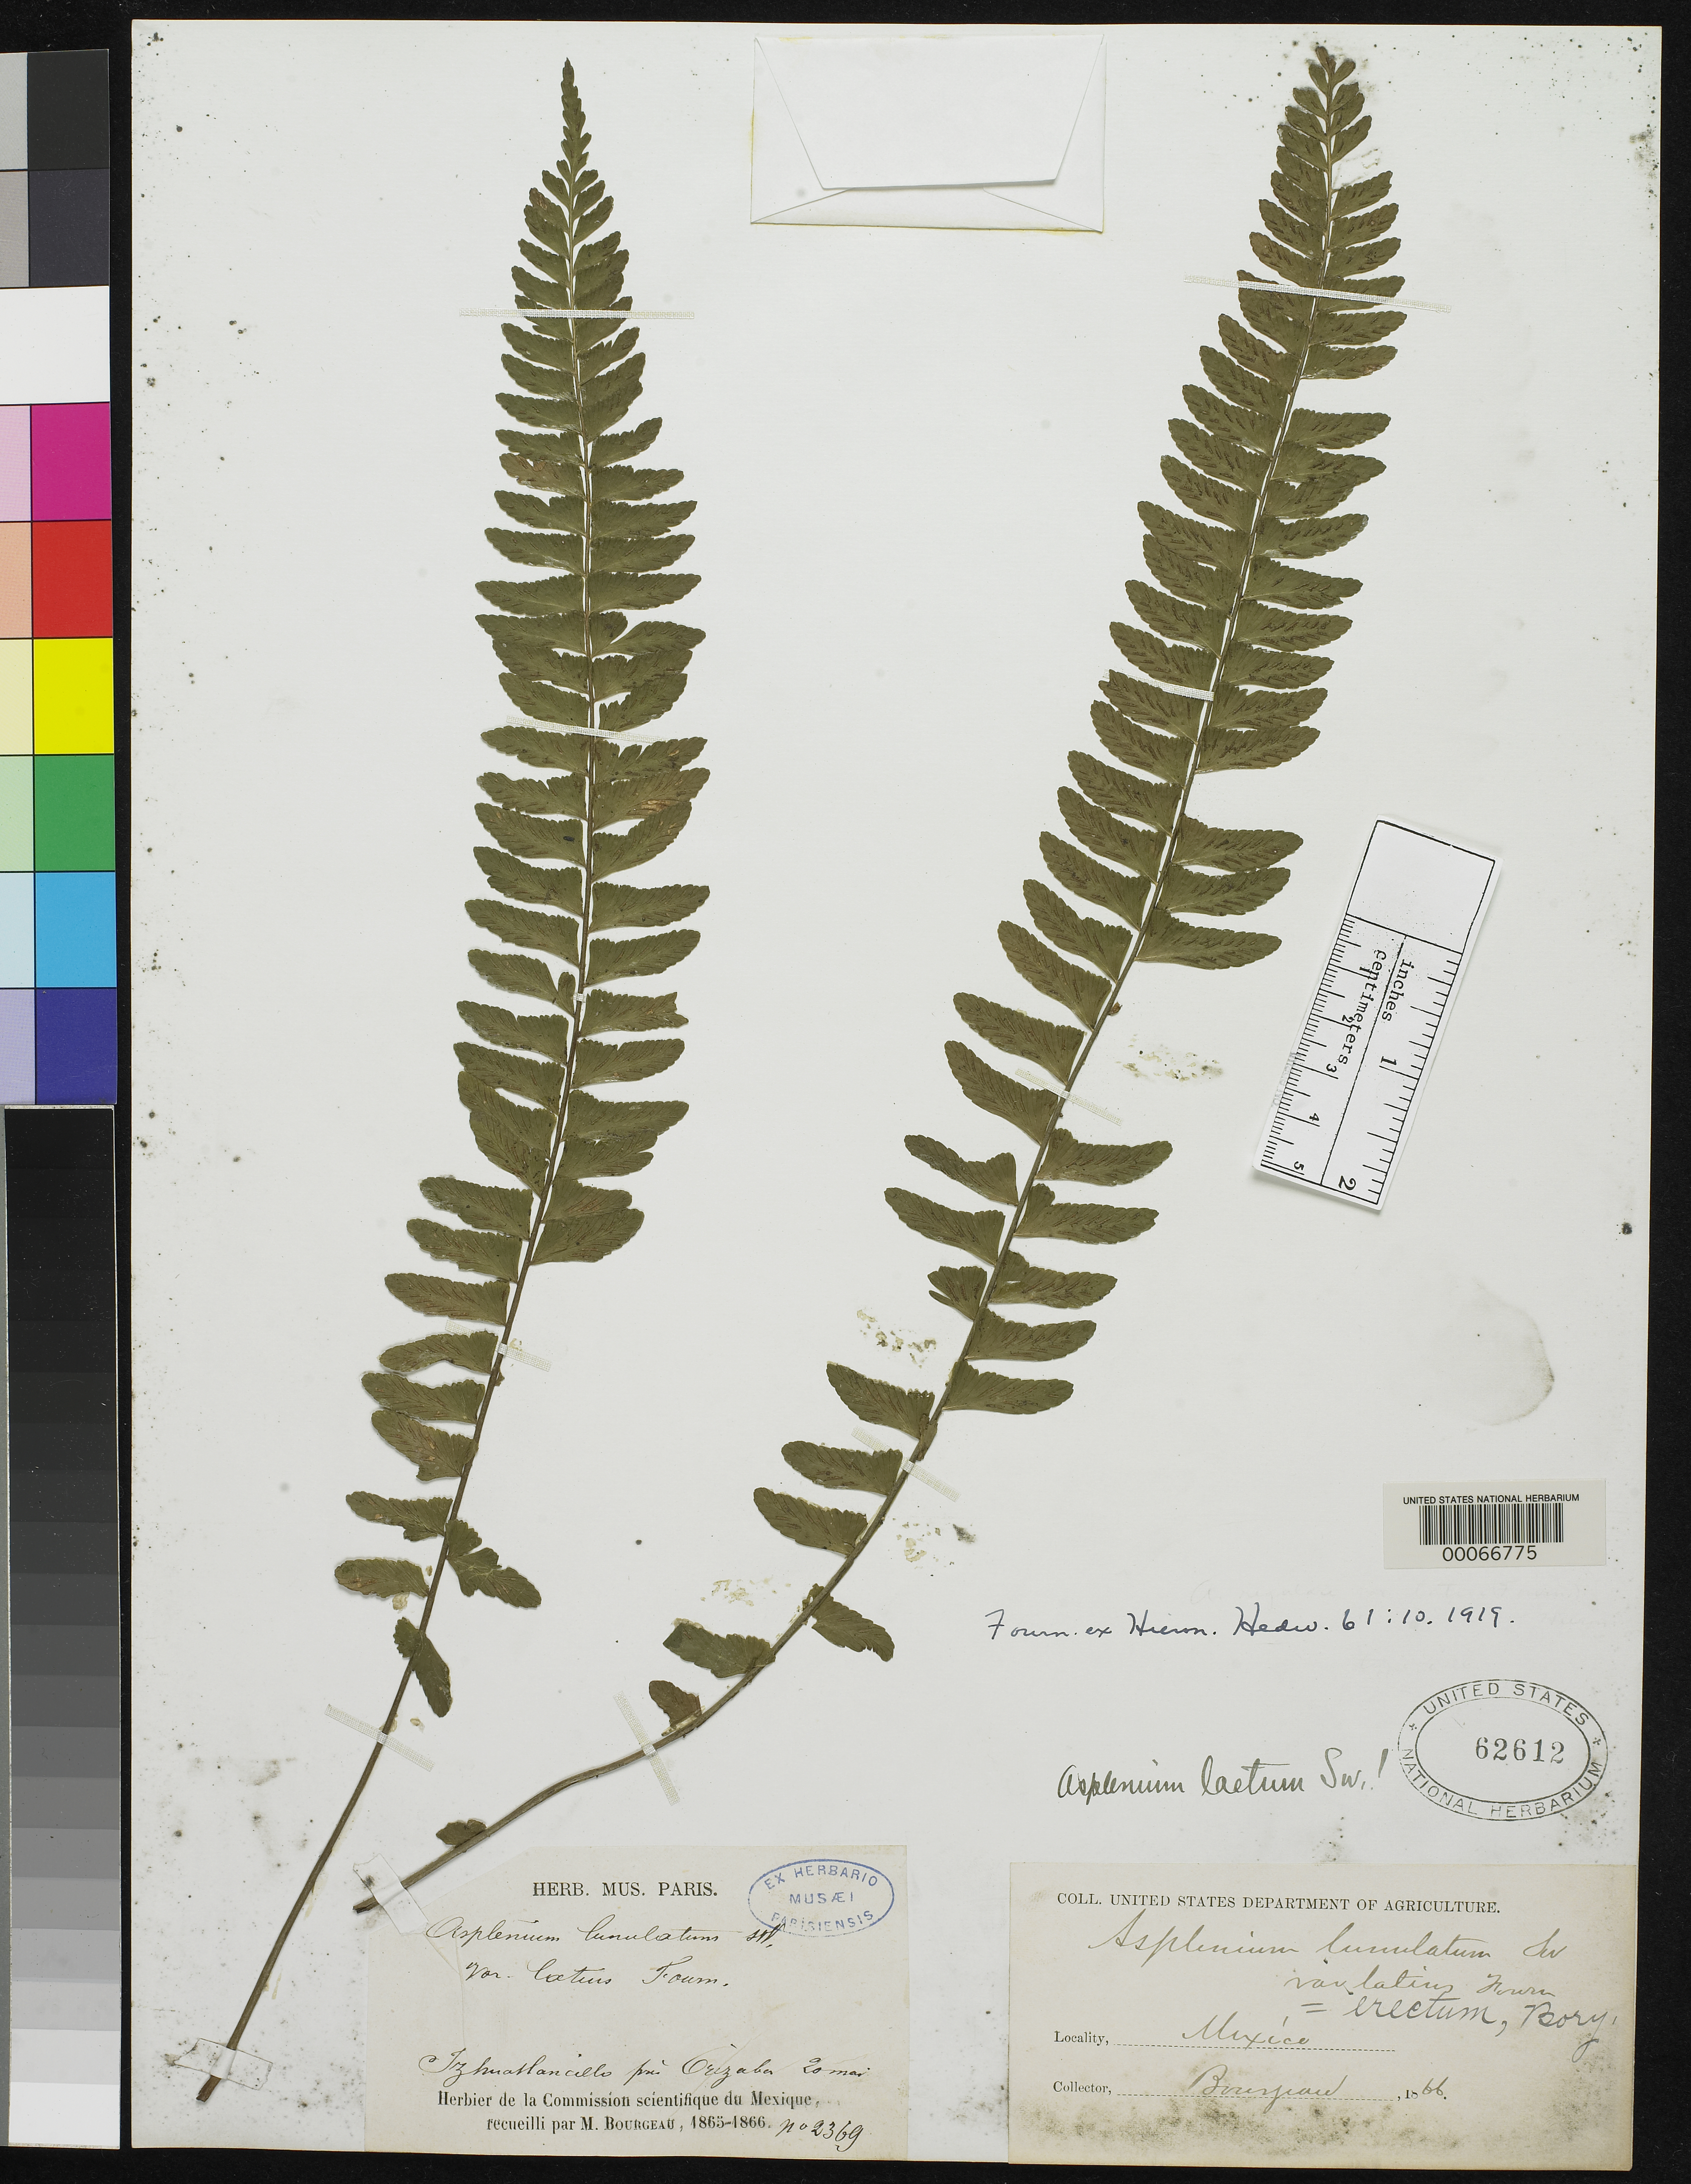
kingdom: Plantae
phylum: Tracheophyta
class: Polypodiopsida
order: Polypodiales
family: Aspleniaceae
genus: Asplenium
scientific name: Asplenium lunulatum var. latius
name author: E. Fourn. ex Hieron.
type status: Type Collection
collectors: P. Bourgeau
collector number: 2369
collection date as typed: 1866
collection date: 1866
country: Mexico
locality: E of Monserrat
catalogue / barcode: US 62612